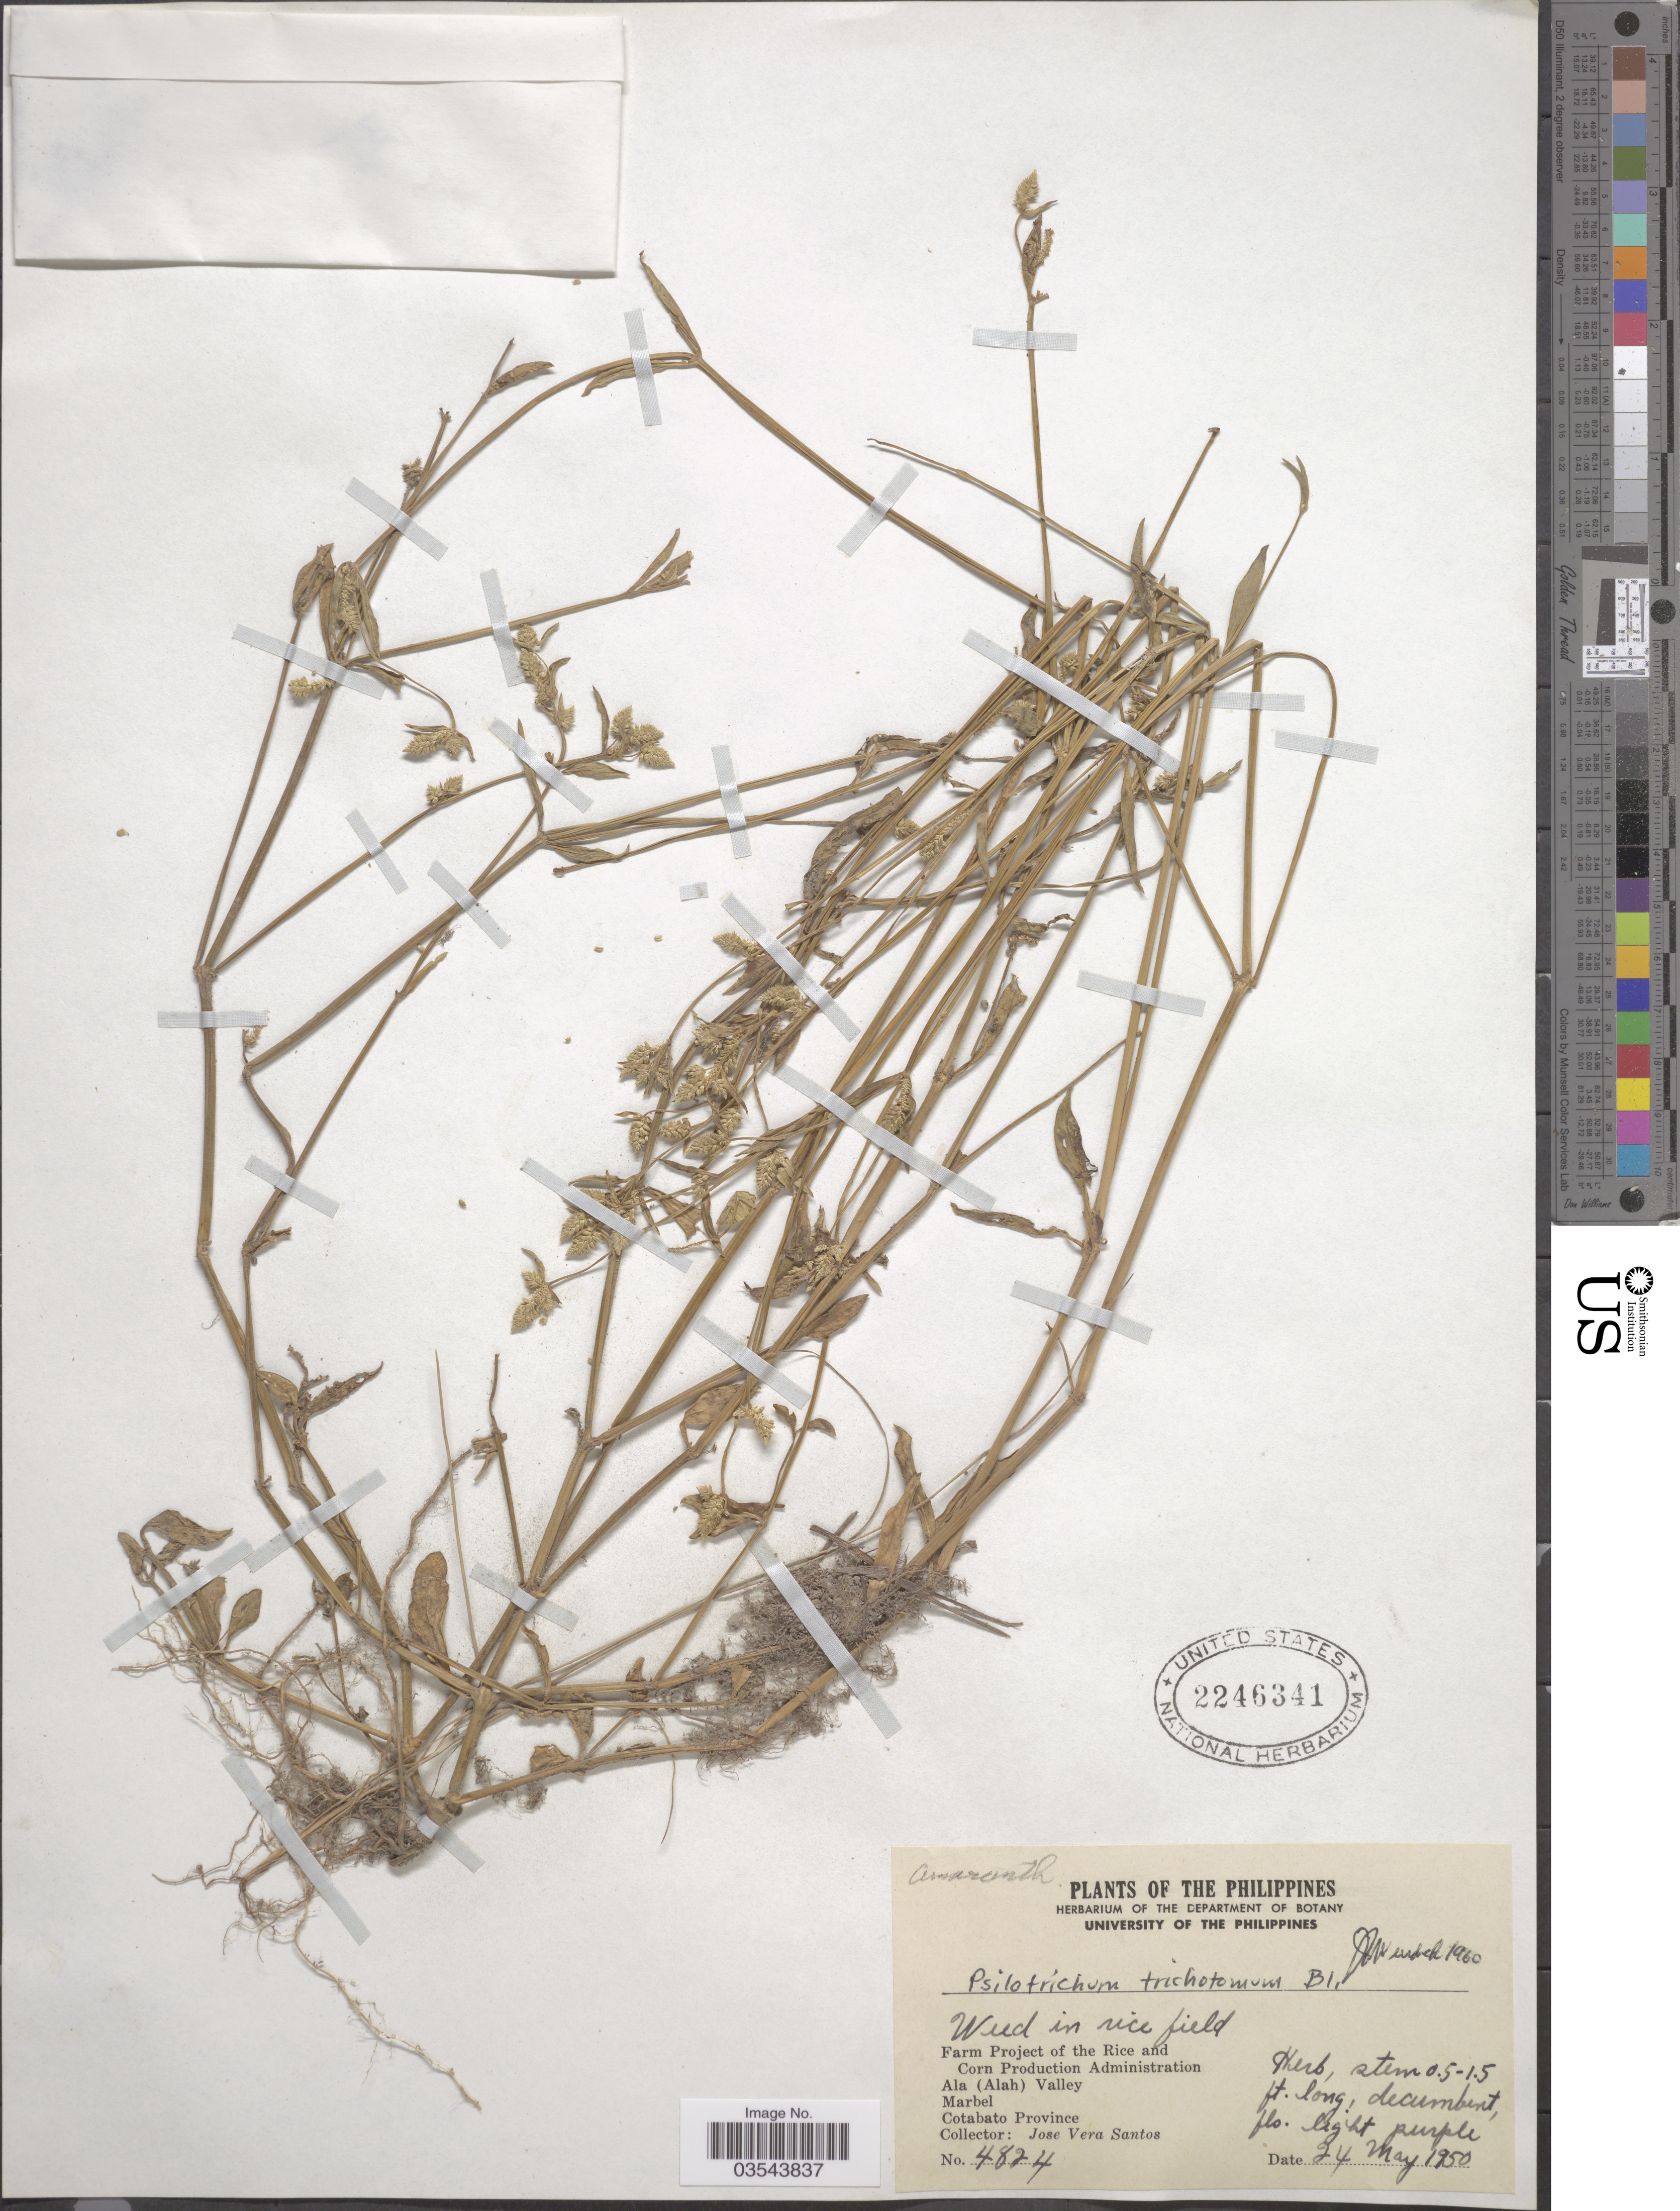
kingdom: Plantae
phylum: Tracheophyta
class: Magnoliopsida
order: Caryophyllales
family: Amaranthaceae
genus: Psilotrichum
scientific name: Psilotrichum trichotomum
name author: Blume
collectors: J. V. Santos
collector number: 4824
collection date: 1950-05-24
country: Philippines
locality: Farm Project of the Rice and Corn Production Administration. Ala (Alah) Valley, Marbel, Cotabato Province.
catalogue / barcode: US 2246341